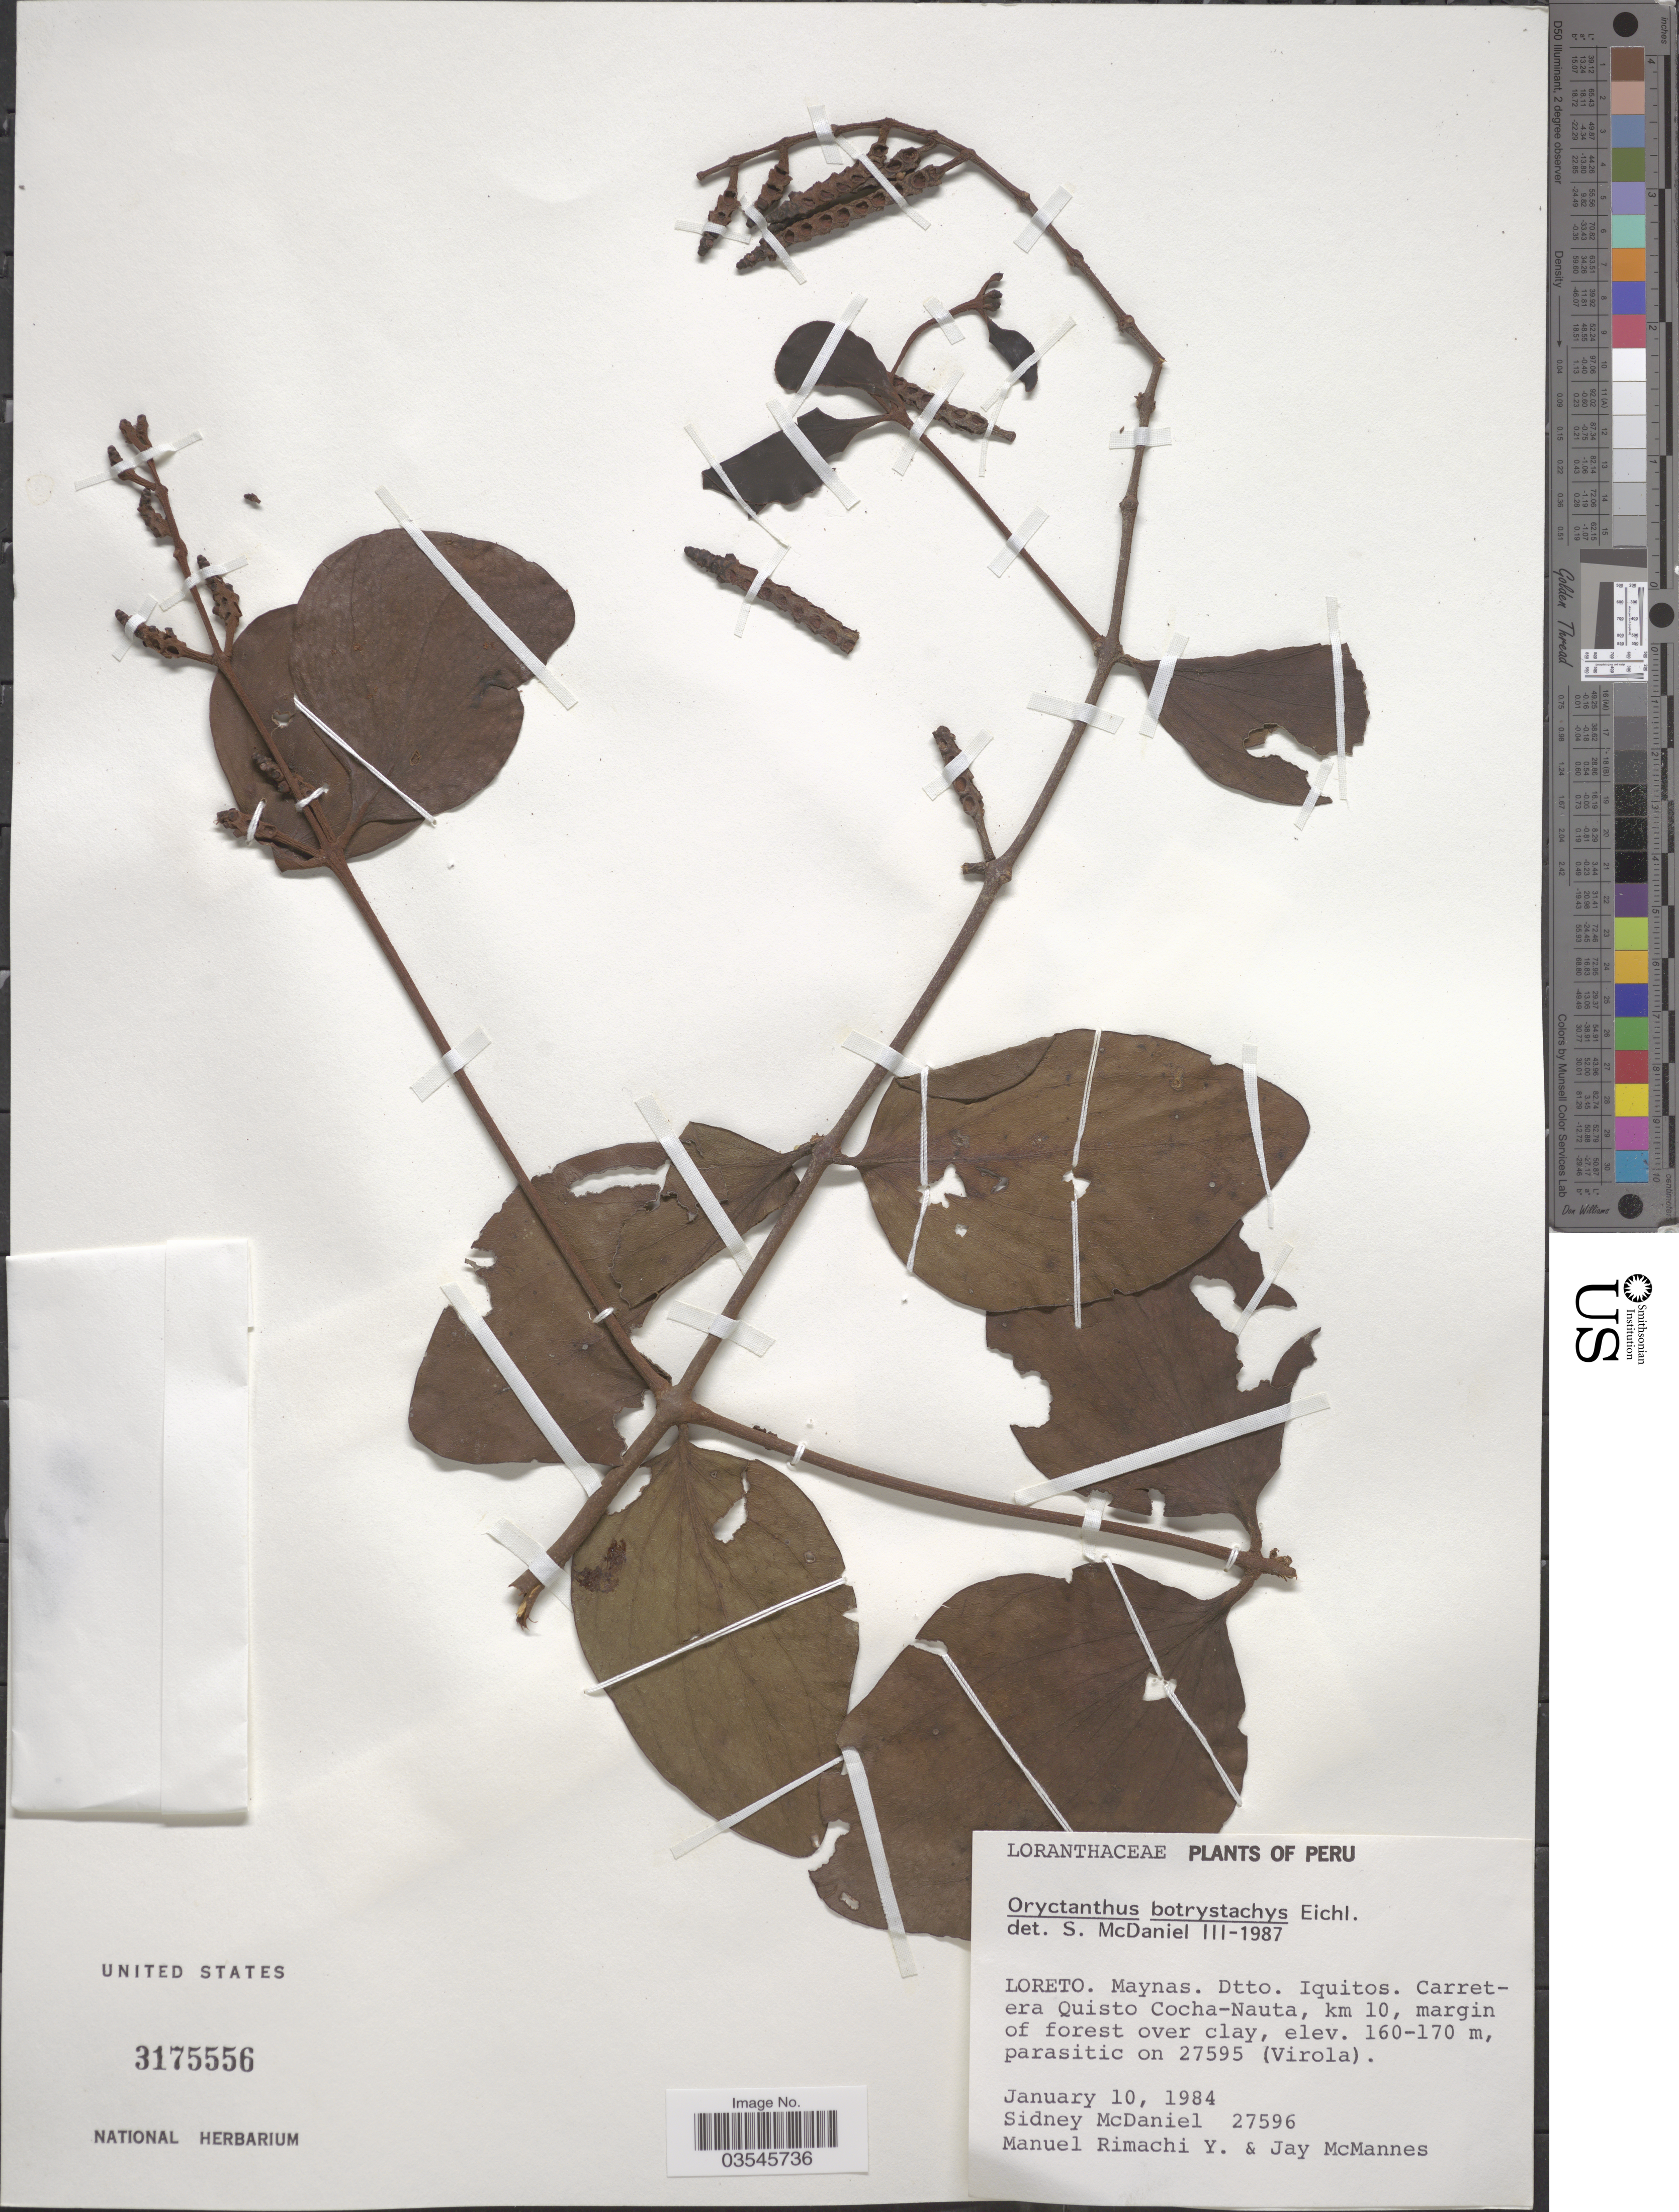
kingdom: Plantae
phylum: Tracheophyta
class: Magnoliopsida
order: Santalales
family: Loranthaceae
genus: Oryctanthus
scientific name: Oryctanthus botryostachys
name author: Eichler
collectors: S. McDaniel, M. Rimachi Y. & J. McMannes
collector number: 27596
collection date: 1984-01-10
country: Peru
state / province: Loreto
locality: Maynas. Dtto. Iquitos. Carretera Quisto Cocha-Nauta, km 10.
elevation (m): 160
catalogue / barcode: US 3175556